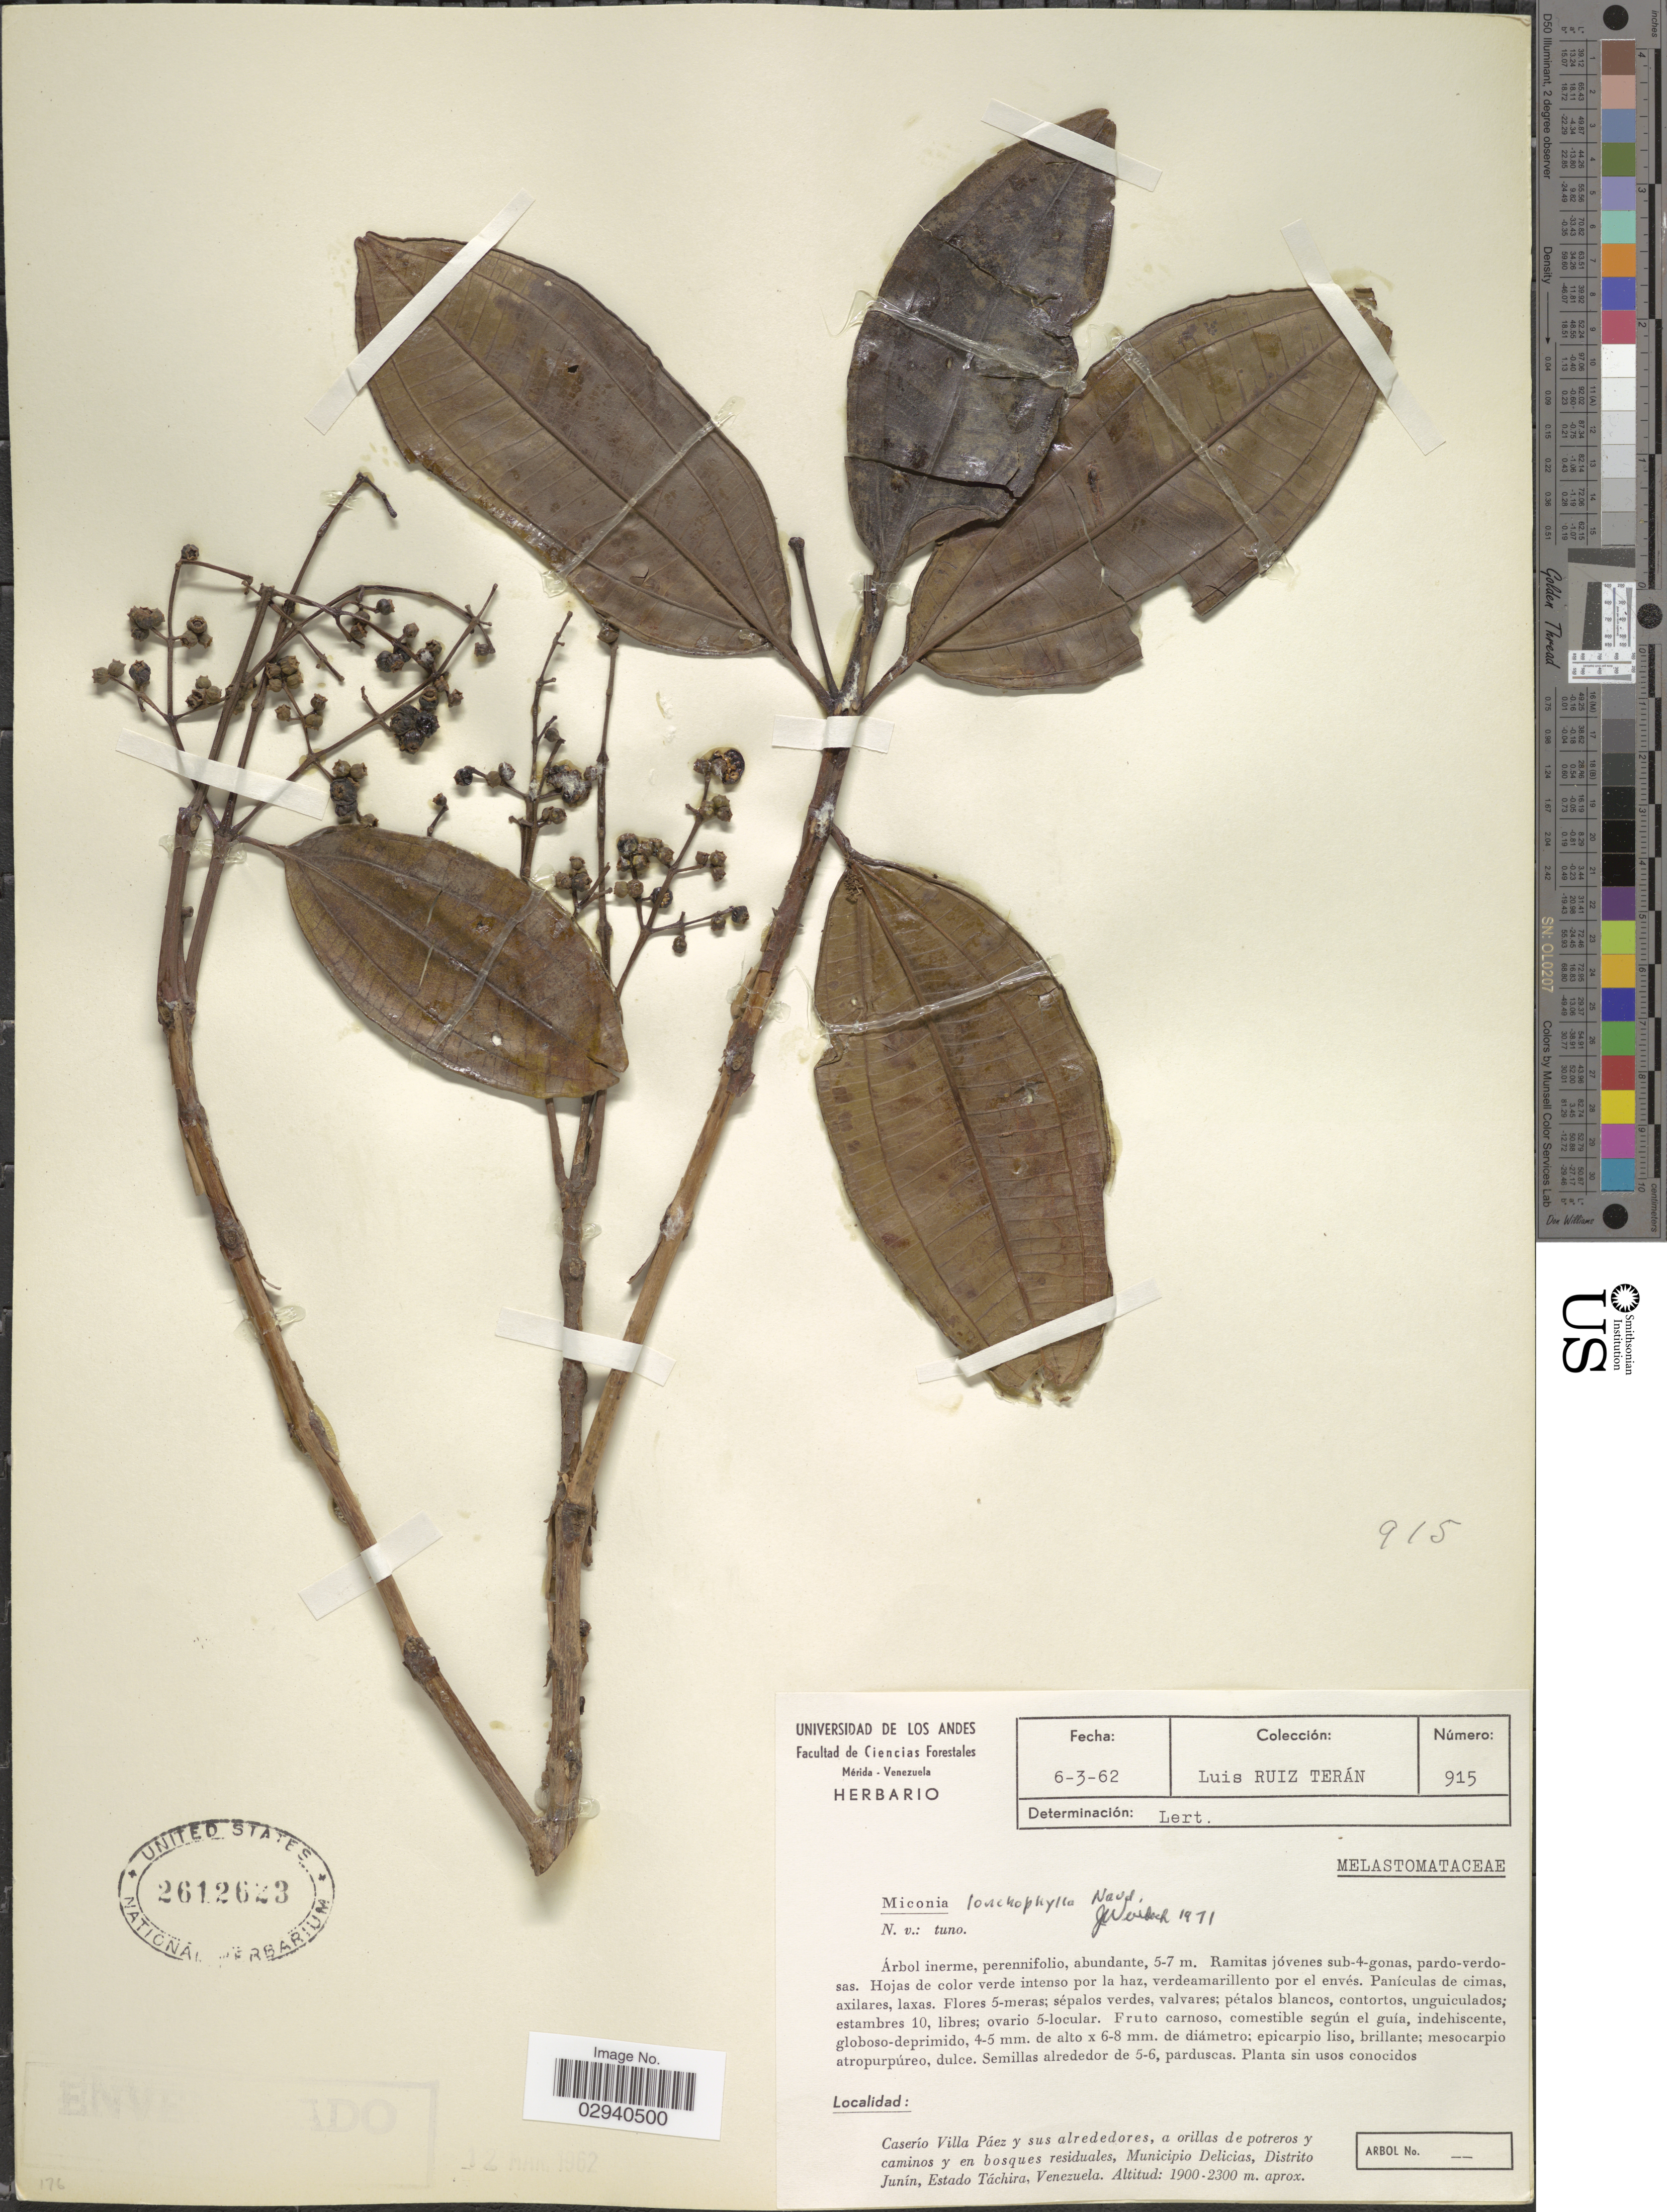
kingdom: Plantae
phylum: Tracheophyta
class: Magnoliopsida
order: Myrtales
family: Melastomataceae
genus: Miconia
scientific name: Miconia lonchophylla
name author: Naudin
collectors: L. Teran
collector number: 9145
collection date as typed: Transcribed d/m/y: 6/3/62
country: Venezuela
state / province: Tachira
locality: Caserío Villa Páez y sus alrededores, a orillas de potreros y caminos y en bosques residuales, Municipio Delicias, Distrito Junín.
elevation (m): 1900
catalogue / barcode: US 2612623